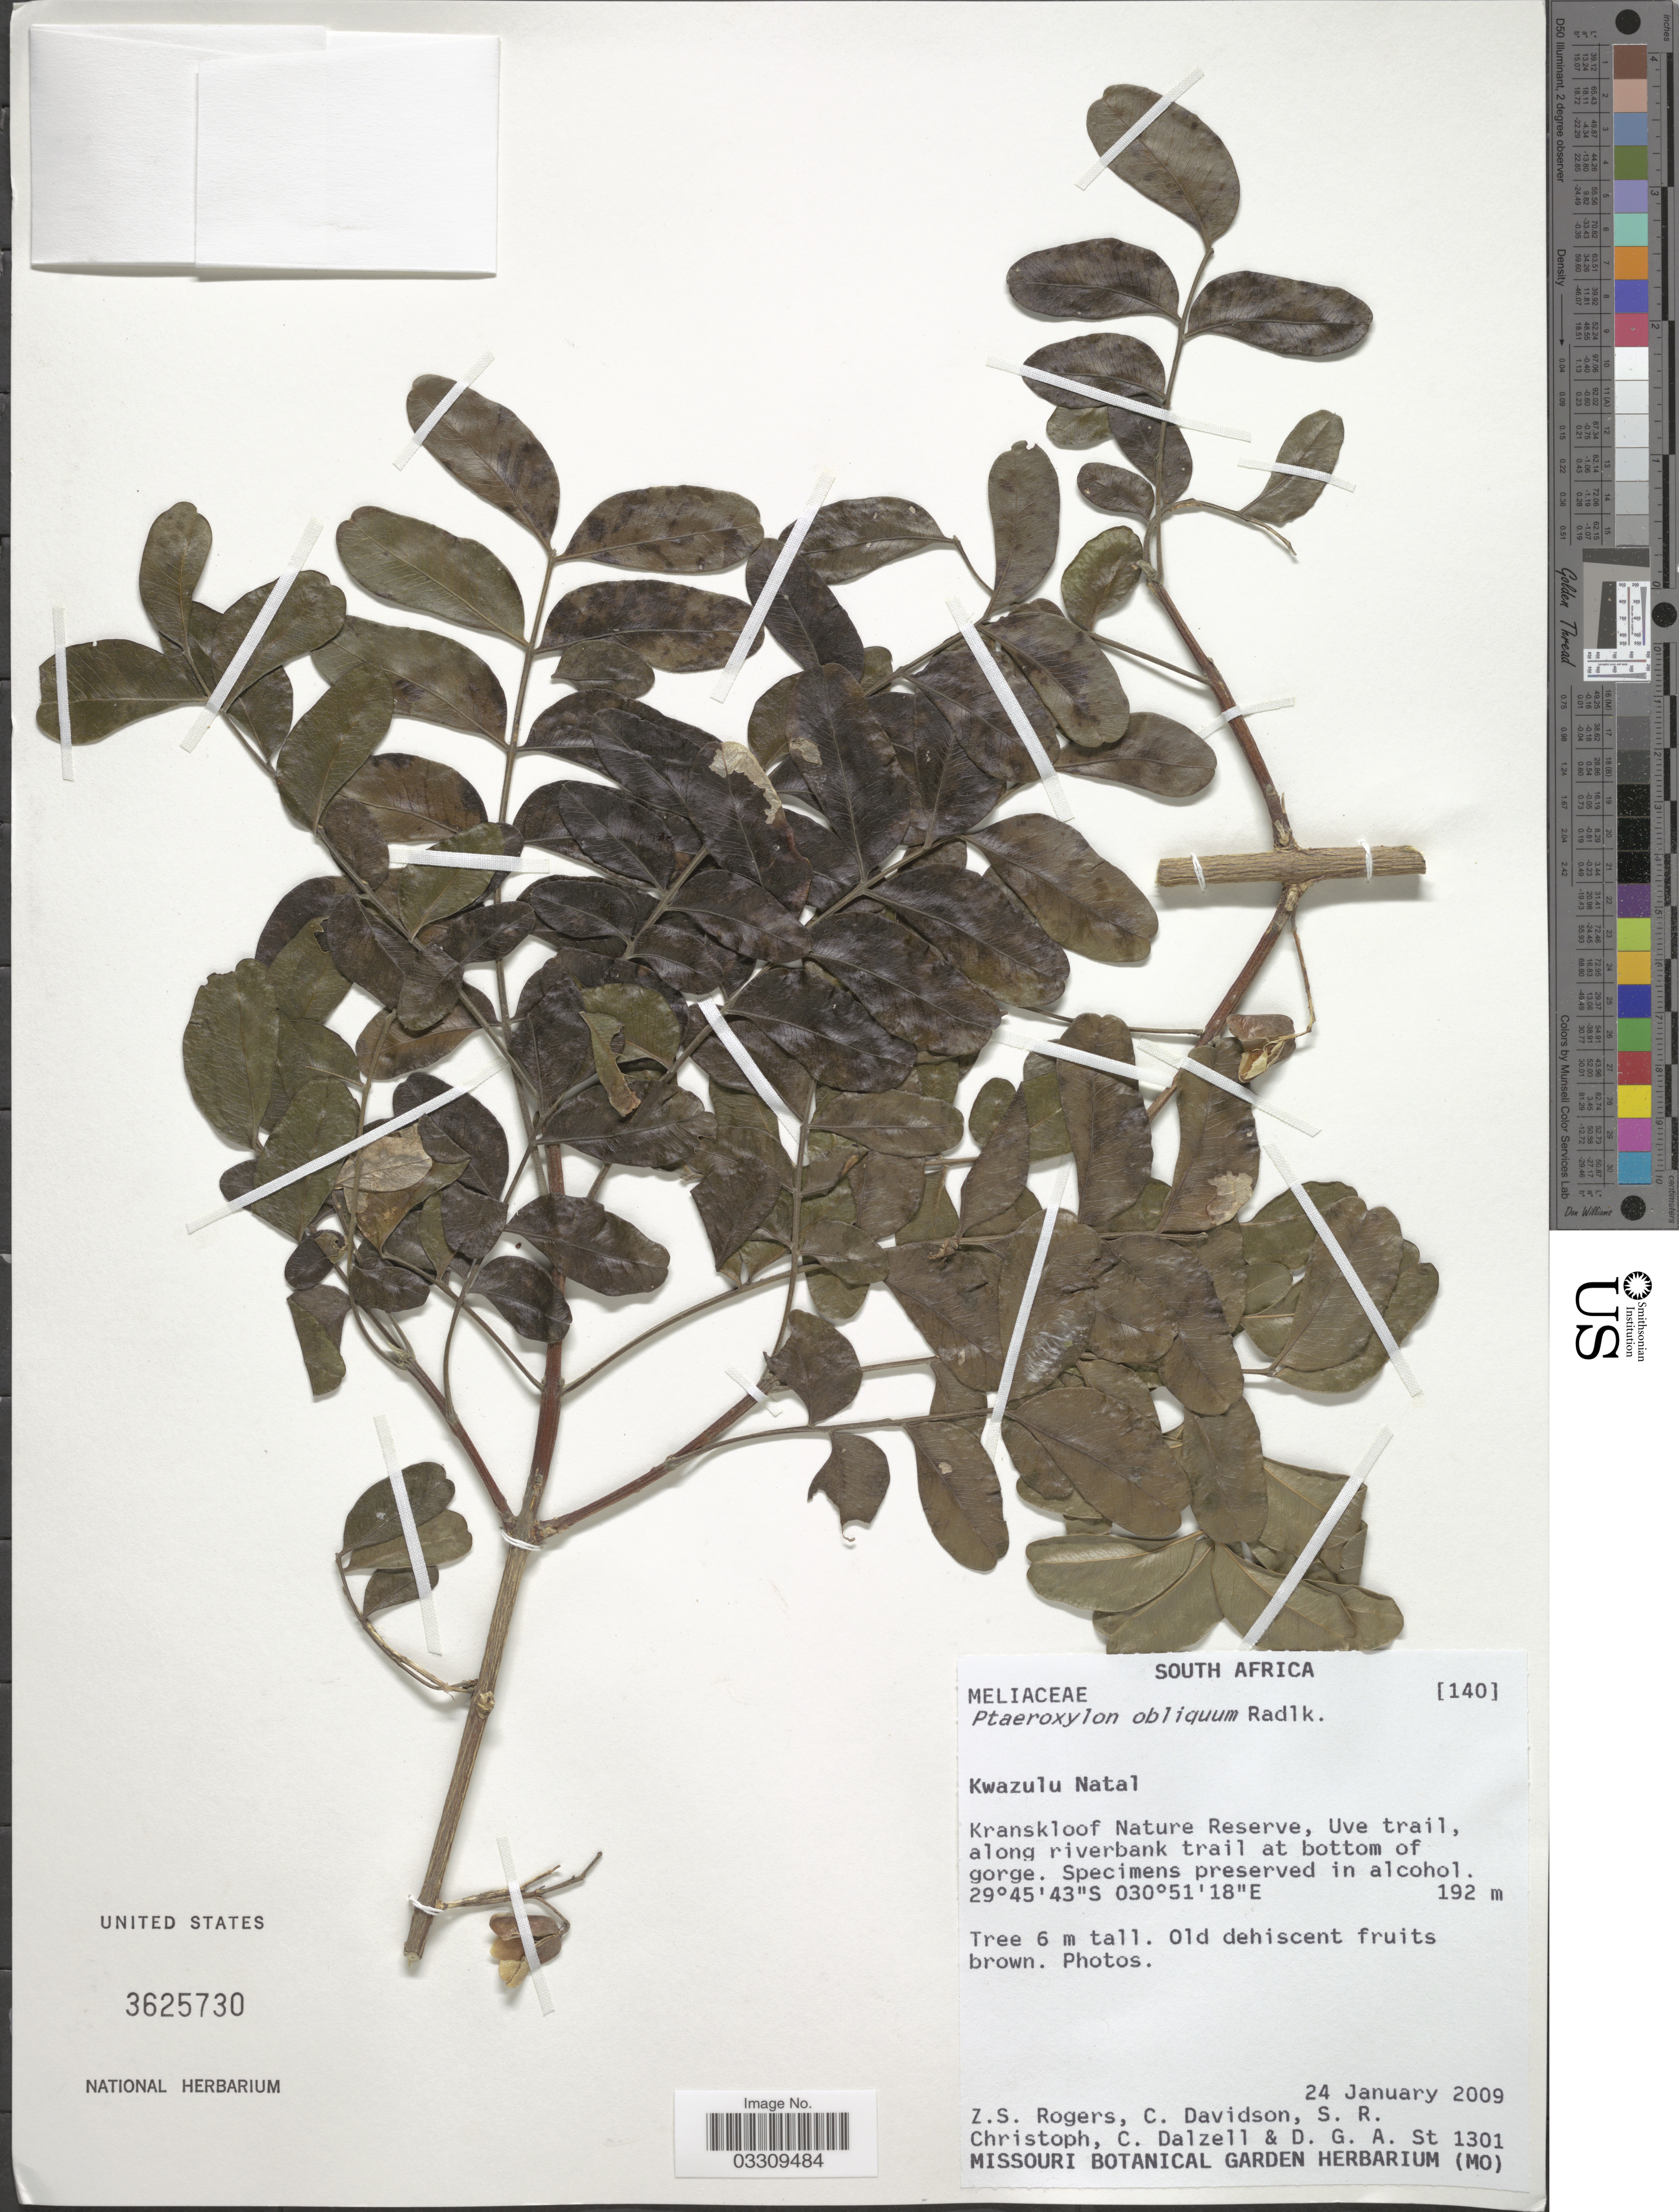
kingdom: Plantae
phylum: Tracheophyta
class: Magnoliopsida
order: Sapindales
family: Rutaceae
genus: Ptaeroxylon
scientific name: Ptaeroxylon obliquum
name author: (Thunb.) Radlk.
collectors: Z. S. Rogers, C. Davidson, S. Christoph, C. Dalzell & D. G. A. St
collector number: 1301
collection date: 2009-01-24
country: South Africa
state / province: KwaZulu-Natal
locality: Kwazulu Natal. Kranskloof Nature Reserve, Uve trail, along riverbank trail at bottom of gorge.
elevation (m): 192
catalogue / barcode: US 3625730